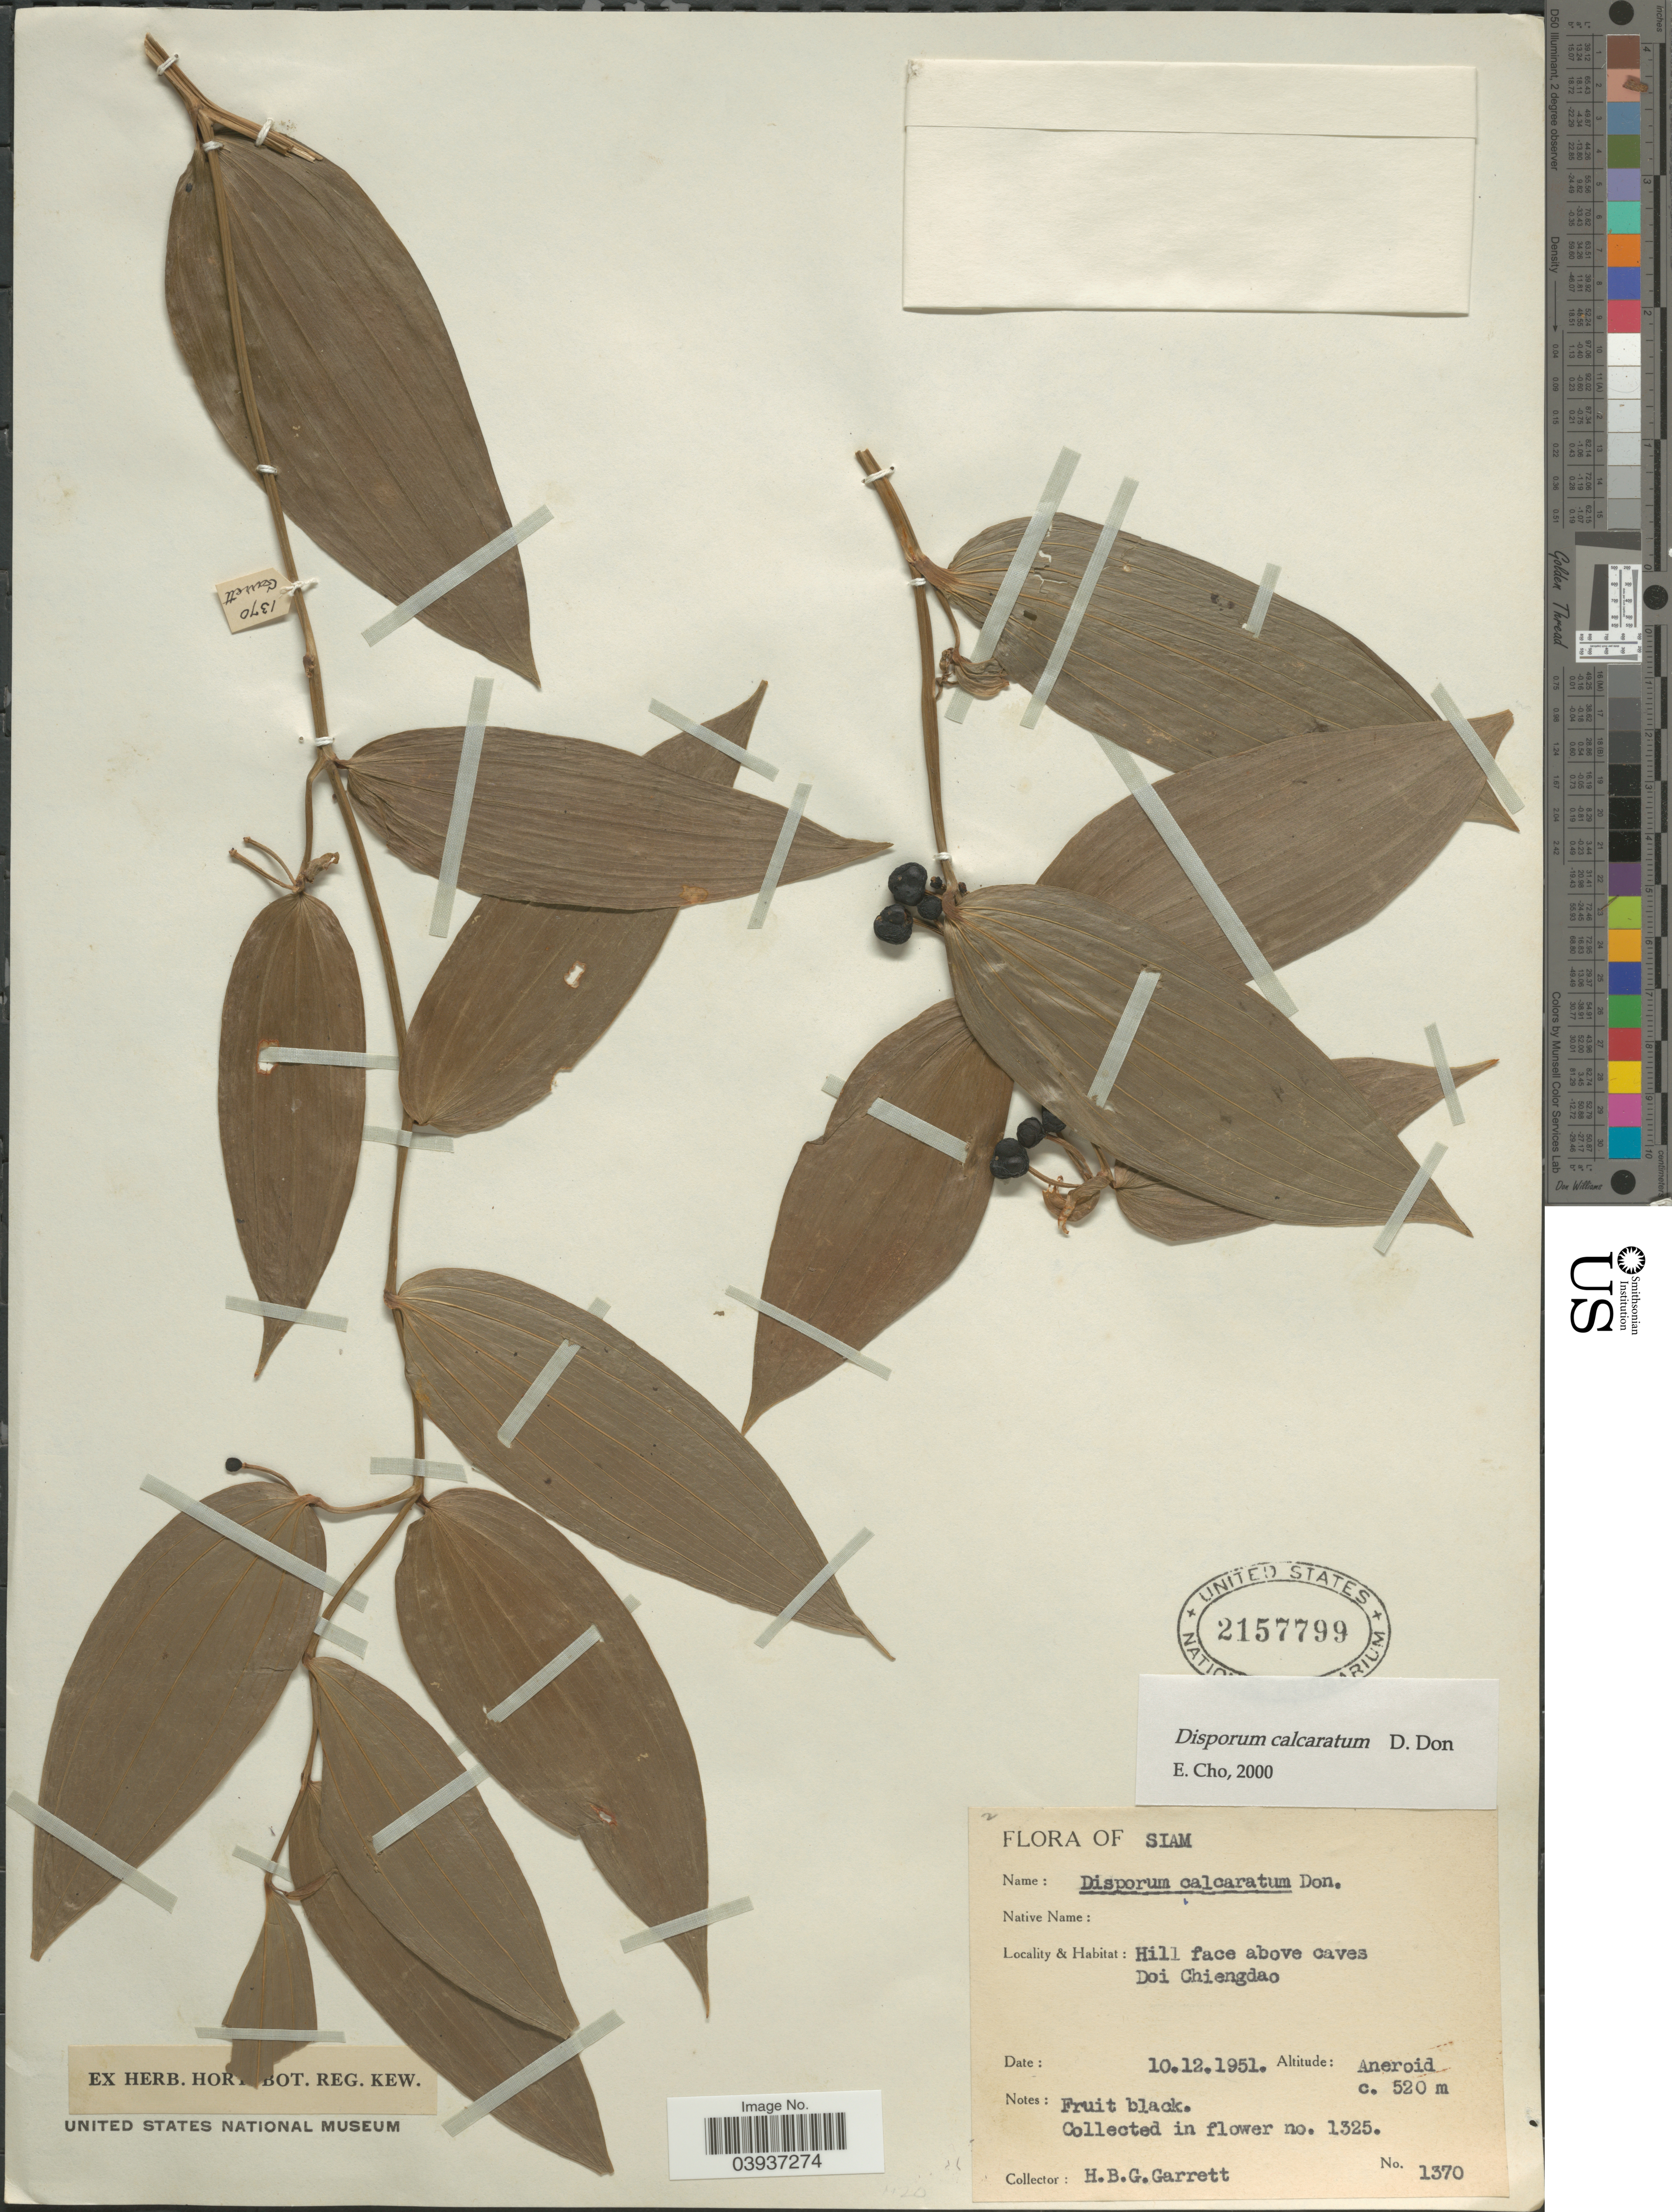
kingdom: Plantae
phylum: Tracheophyta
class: Liliopsida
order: Liliales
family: Colchicaceae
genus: Disporum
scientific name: Disporum calcaratum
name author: D. Don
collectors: H. Garrett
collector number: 1370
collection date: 1951-12-10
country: Thailand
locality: Siam. Hill face above caves Doi Chiengdao.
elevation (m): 520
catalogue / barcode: US 2157799